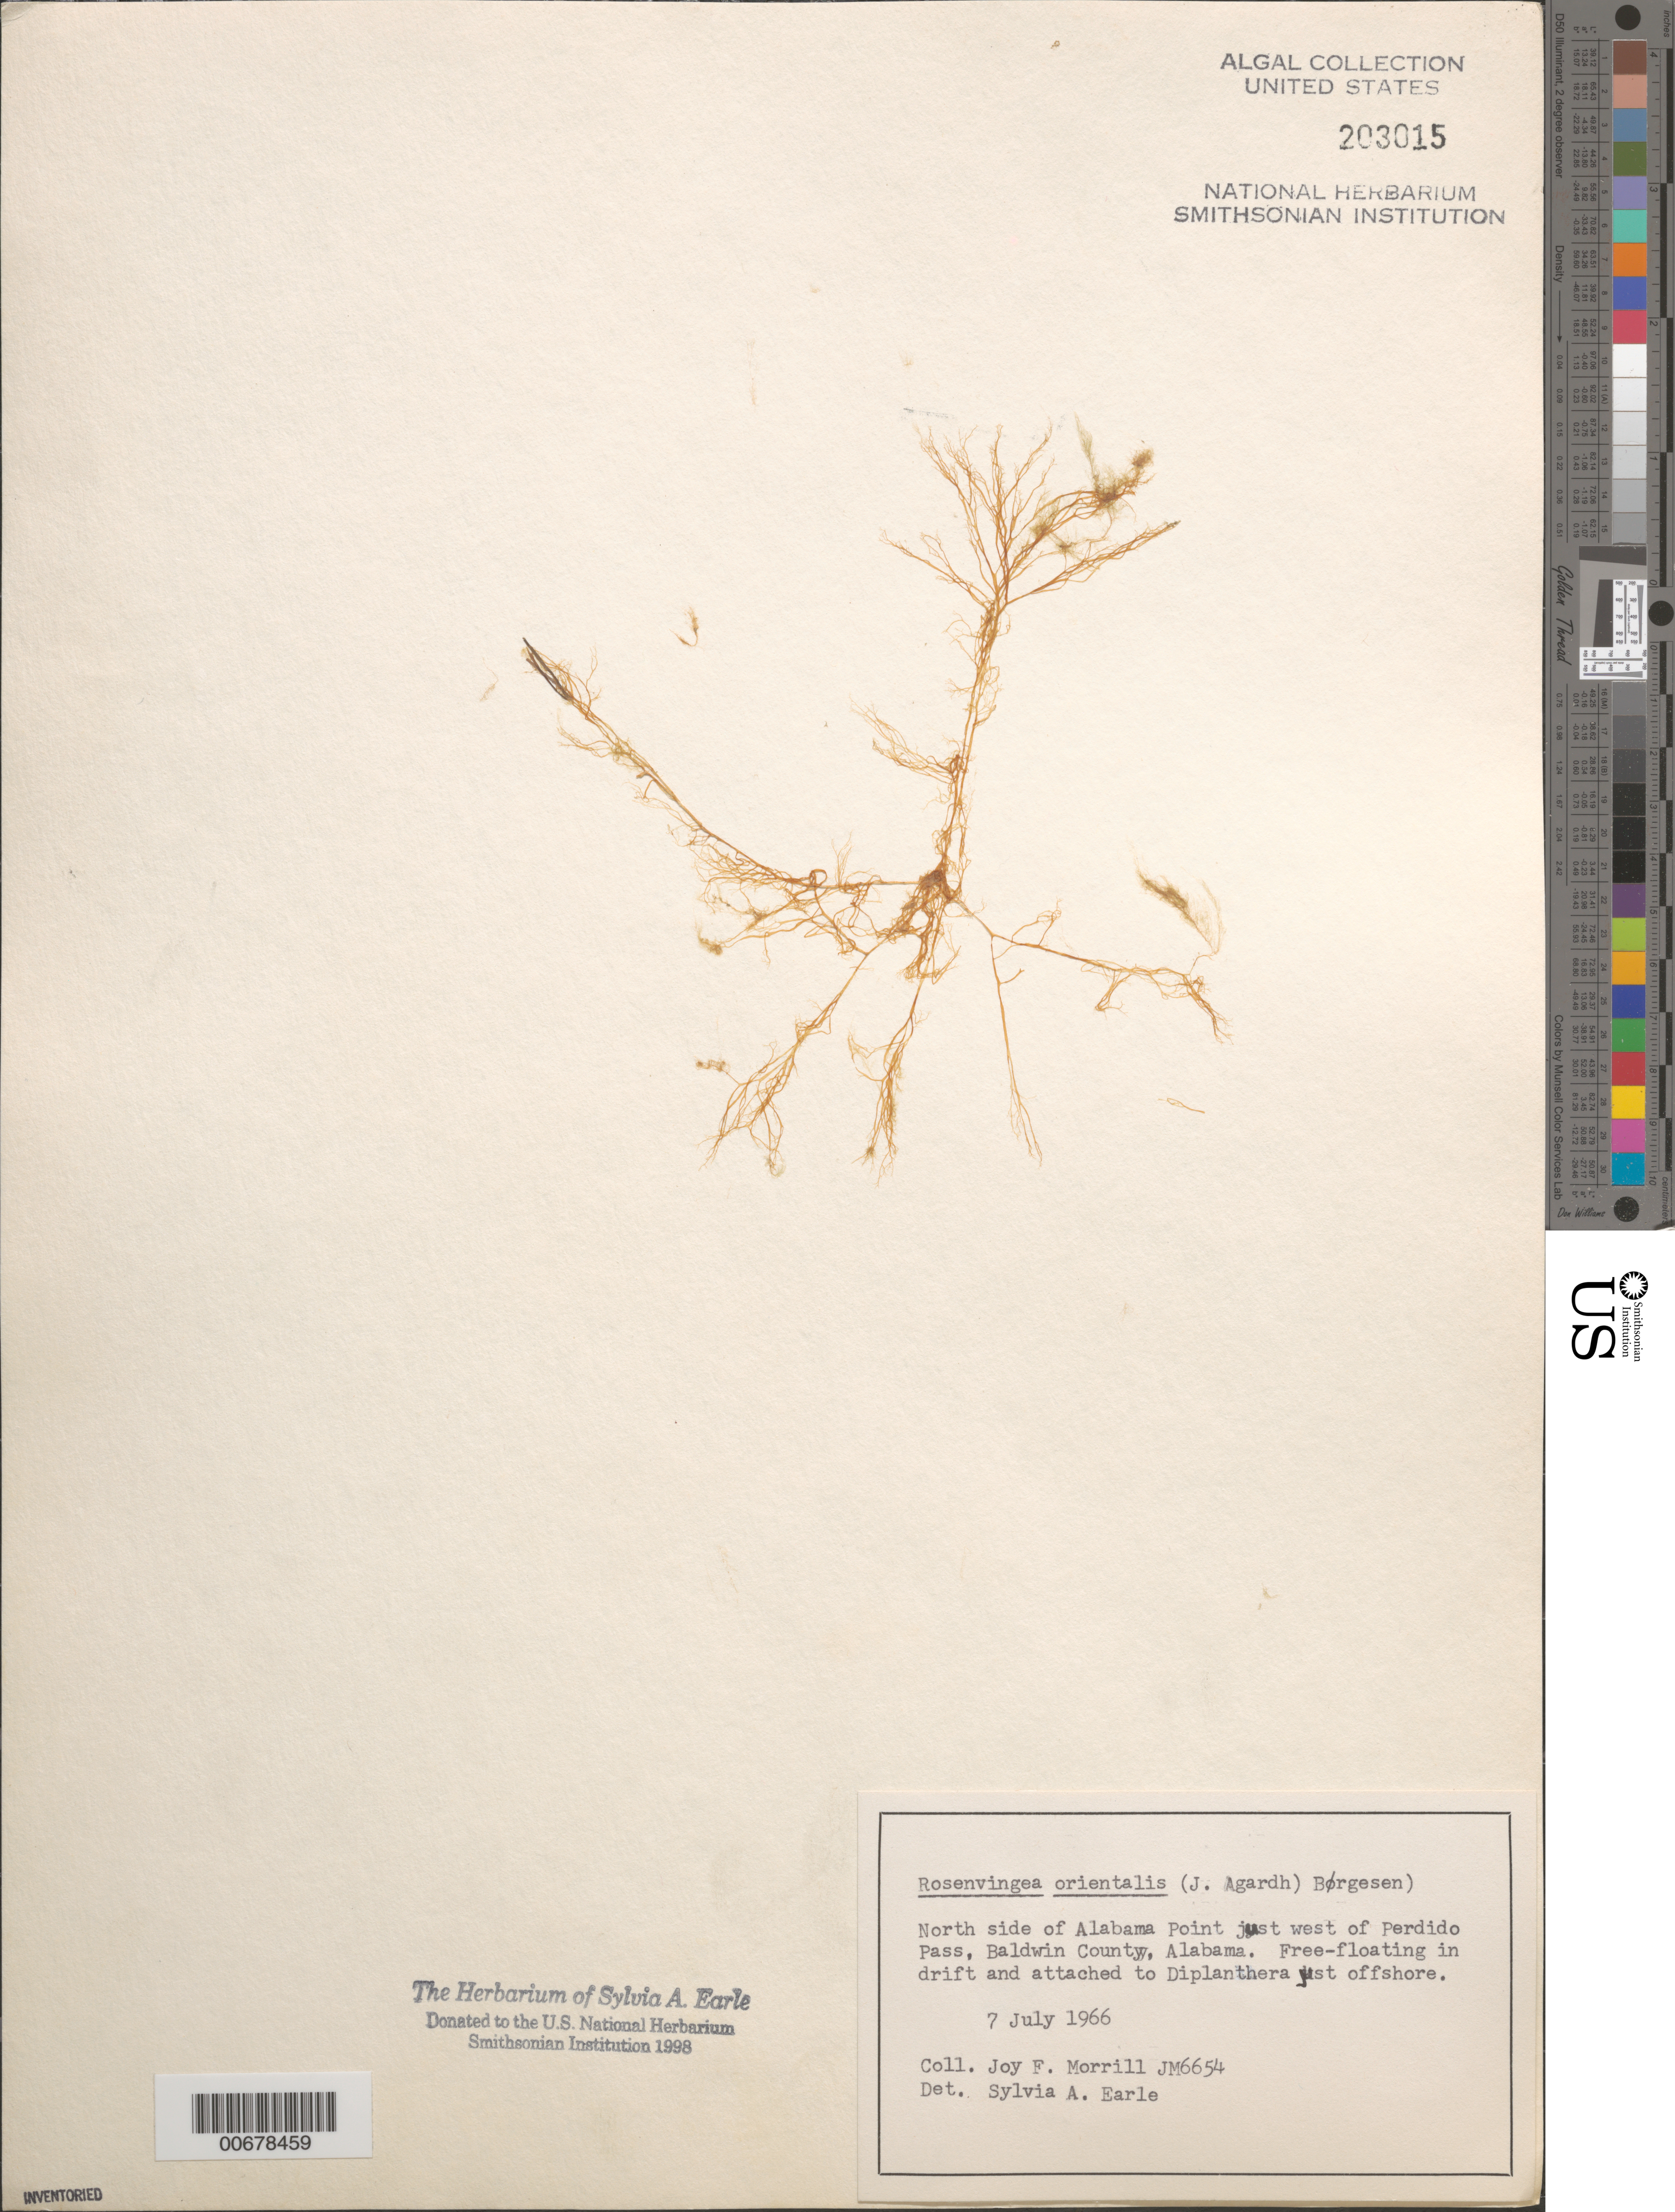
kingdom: Chromista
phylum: Ochrophyta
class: Phaeophyceae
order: Scytosiphonales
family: Scytosiphonaceae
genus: Rosenvingea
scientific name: Rosenvingea orientalis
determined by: Earle, S. A.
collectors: J. Morrill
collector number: JM 6654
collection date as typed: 07 Jul 1966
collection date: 1966-07-07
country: United States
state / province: Alabama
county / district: Baldwin County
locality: North side of Alabama Point just west of Perdido Pass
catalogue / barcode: US 203015